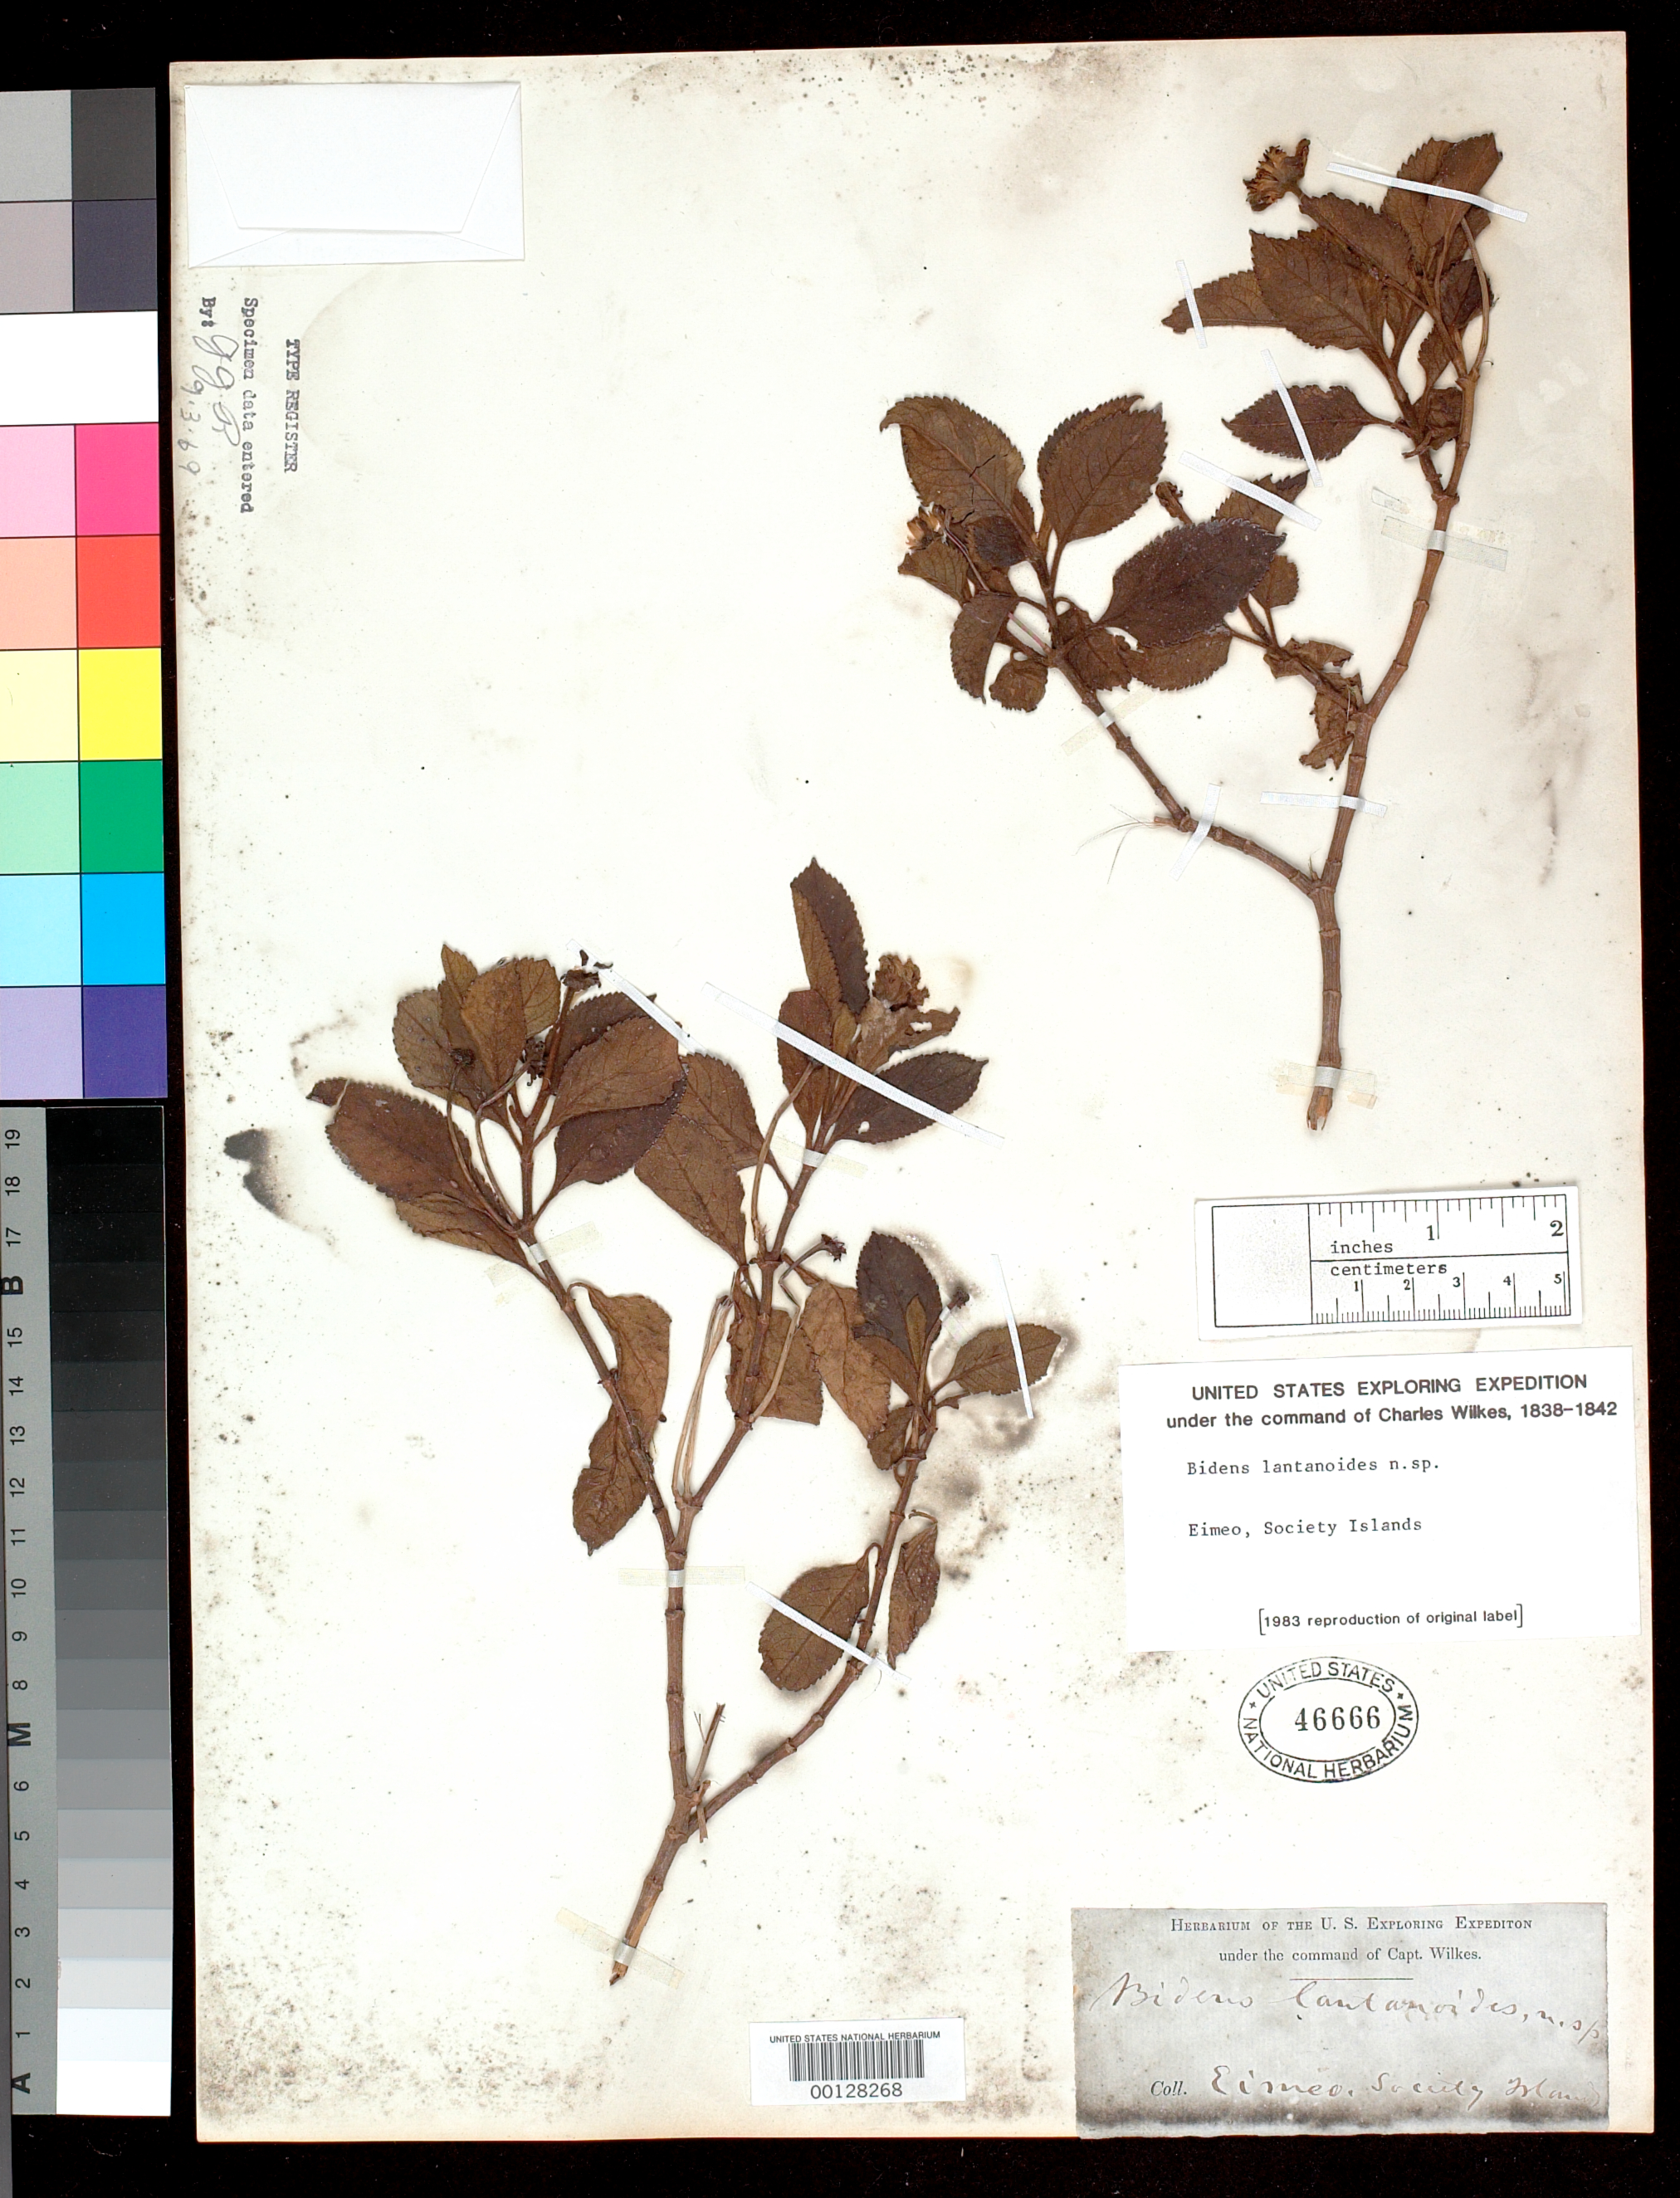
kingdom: Plantae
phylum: Tracheophyta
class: Magnoliopsida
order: Asterales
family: Asteraceae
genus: Bidens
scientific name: Bidens lantanoides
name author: A. Gray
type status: Holotype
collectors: Wilkes Explor. Exped.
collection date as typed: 1838 to -- --- 1842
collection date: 1838/1842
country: French Polynesia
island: Moorea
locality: Eimeo [= Moorea}. [Society Is.]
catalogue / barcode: US 46666